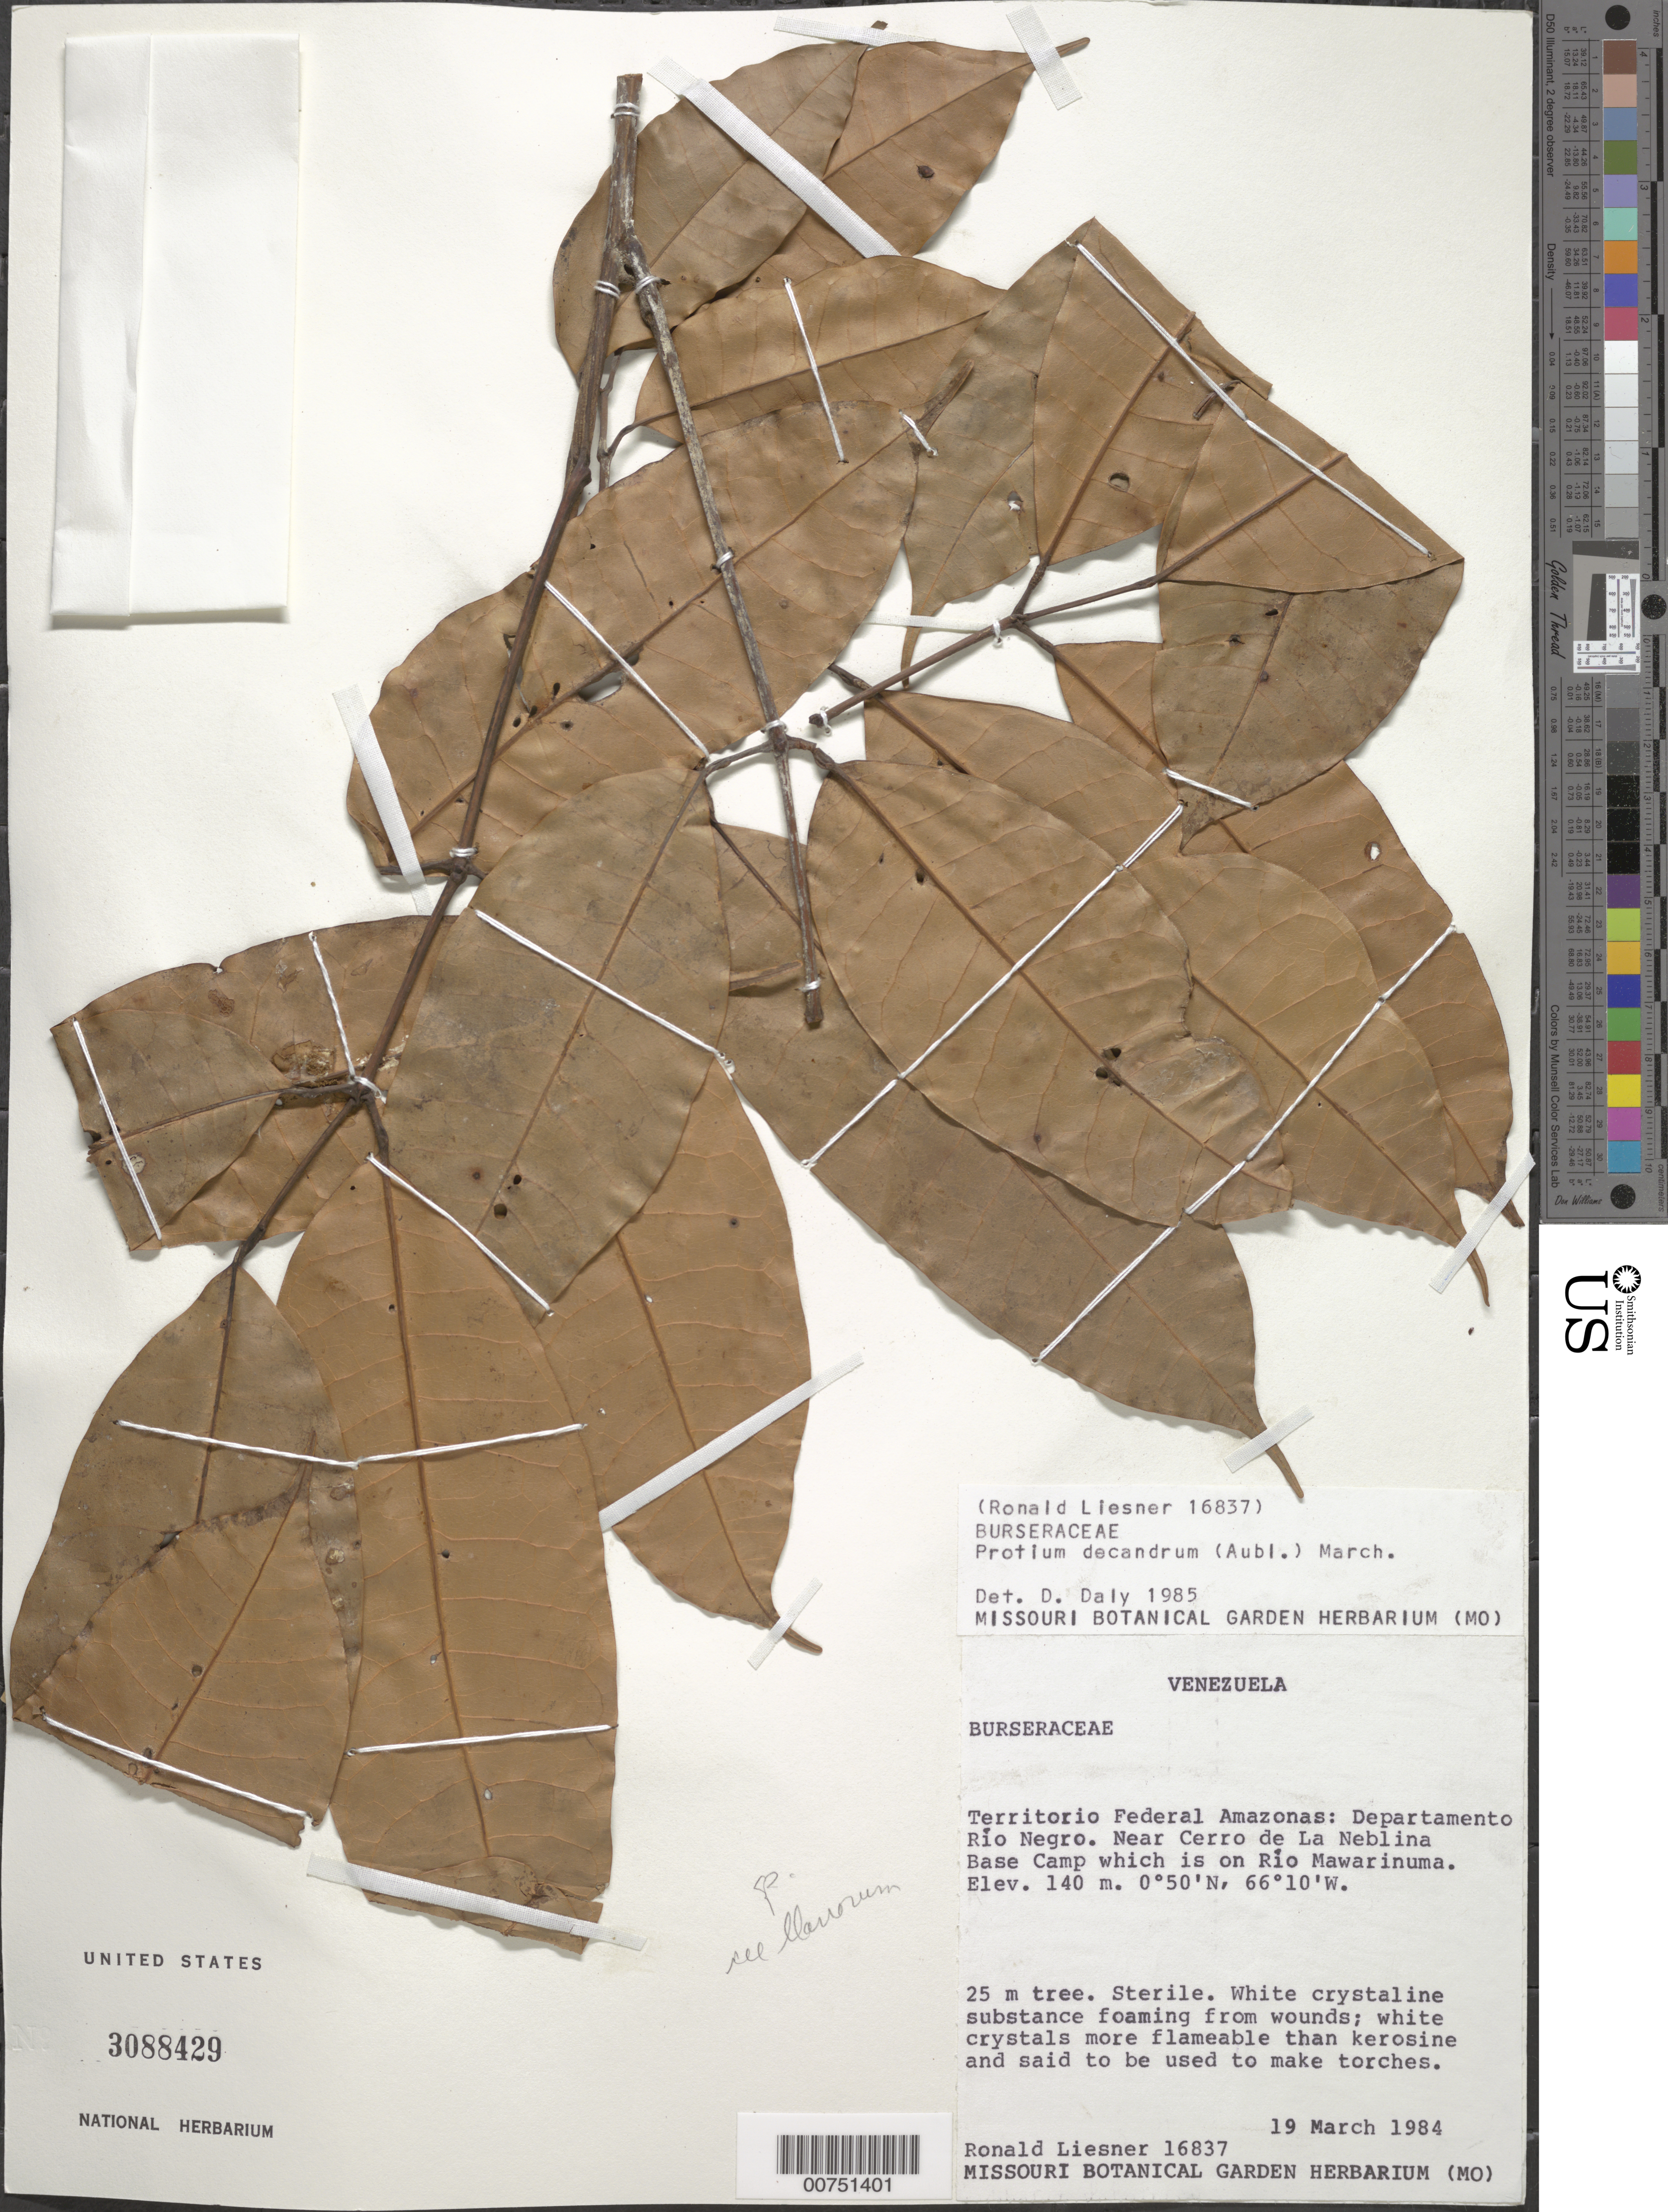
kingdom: Plantae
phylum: Tracheophyta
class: Magnoliopsida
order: Sapindales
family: Burseraceae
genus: Protium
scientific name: Protium llanorum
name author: Cuatrec.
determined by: Daly, D.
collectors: R. L. Liesner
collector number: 16837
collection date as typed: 19-Mar-84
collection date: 1984-03-19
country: Venezuela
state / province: Amazonas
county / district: Río Negro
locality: Cerro de La Neblina Base Camp, near, on Río Mawarinuma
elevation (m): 140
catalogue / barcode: US 3088429